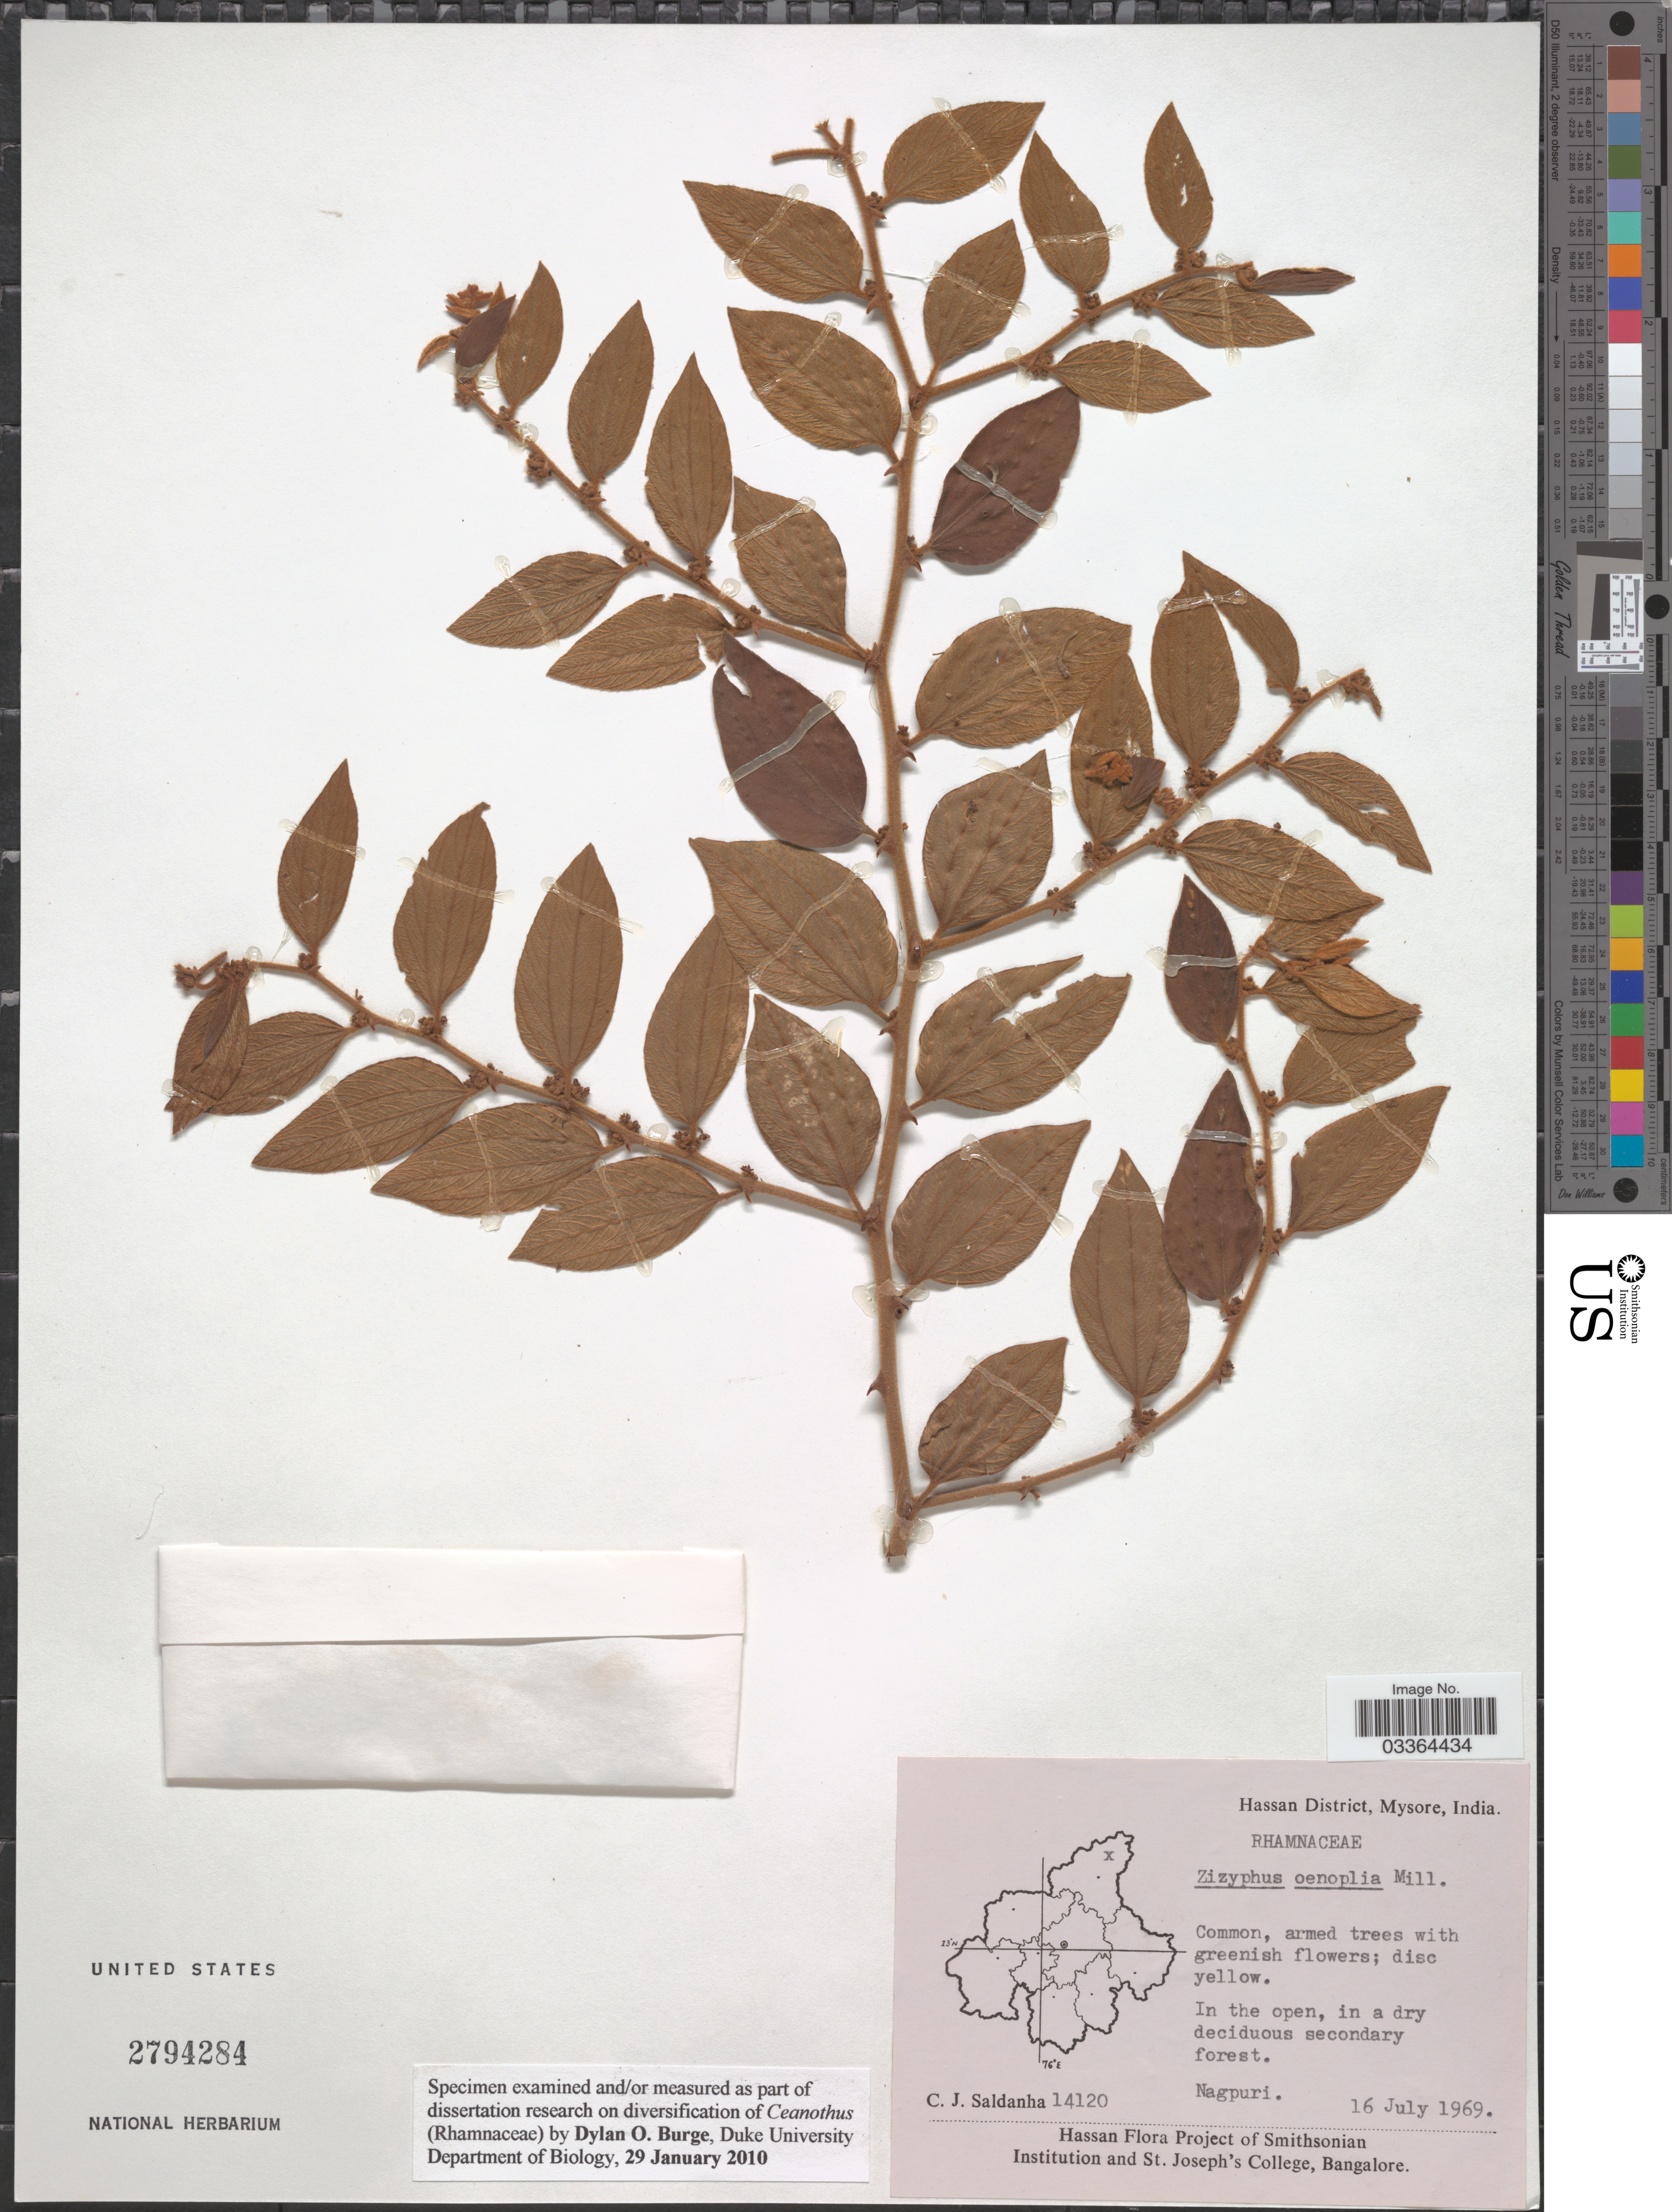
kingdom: Plantae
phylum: Tracheophyta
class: Magnoliopsida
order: Rosales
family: Rhamnaceae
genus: Ziziphus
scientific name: Ziziphus oenopolia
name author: (L.) Mill.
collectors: C. J. Saldanha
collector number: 14120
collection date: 1969-07-16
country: India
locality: Hassan District, Mysore. Nagpuri.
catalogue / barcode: US 2794284